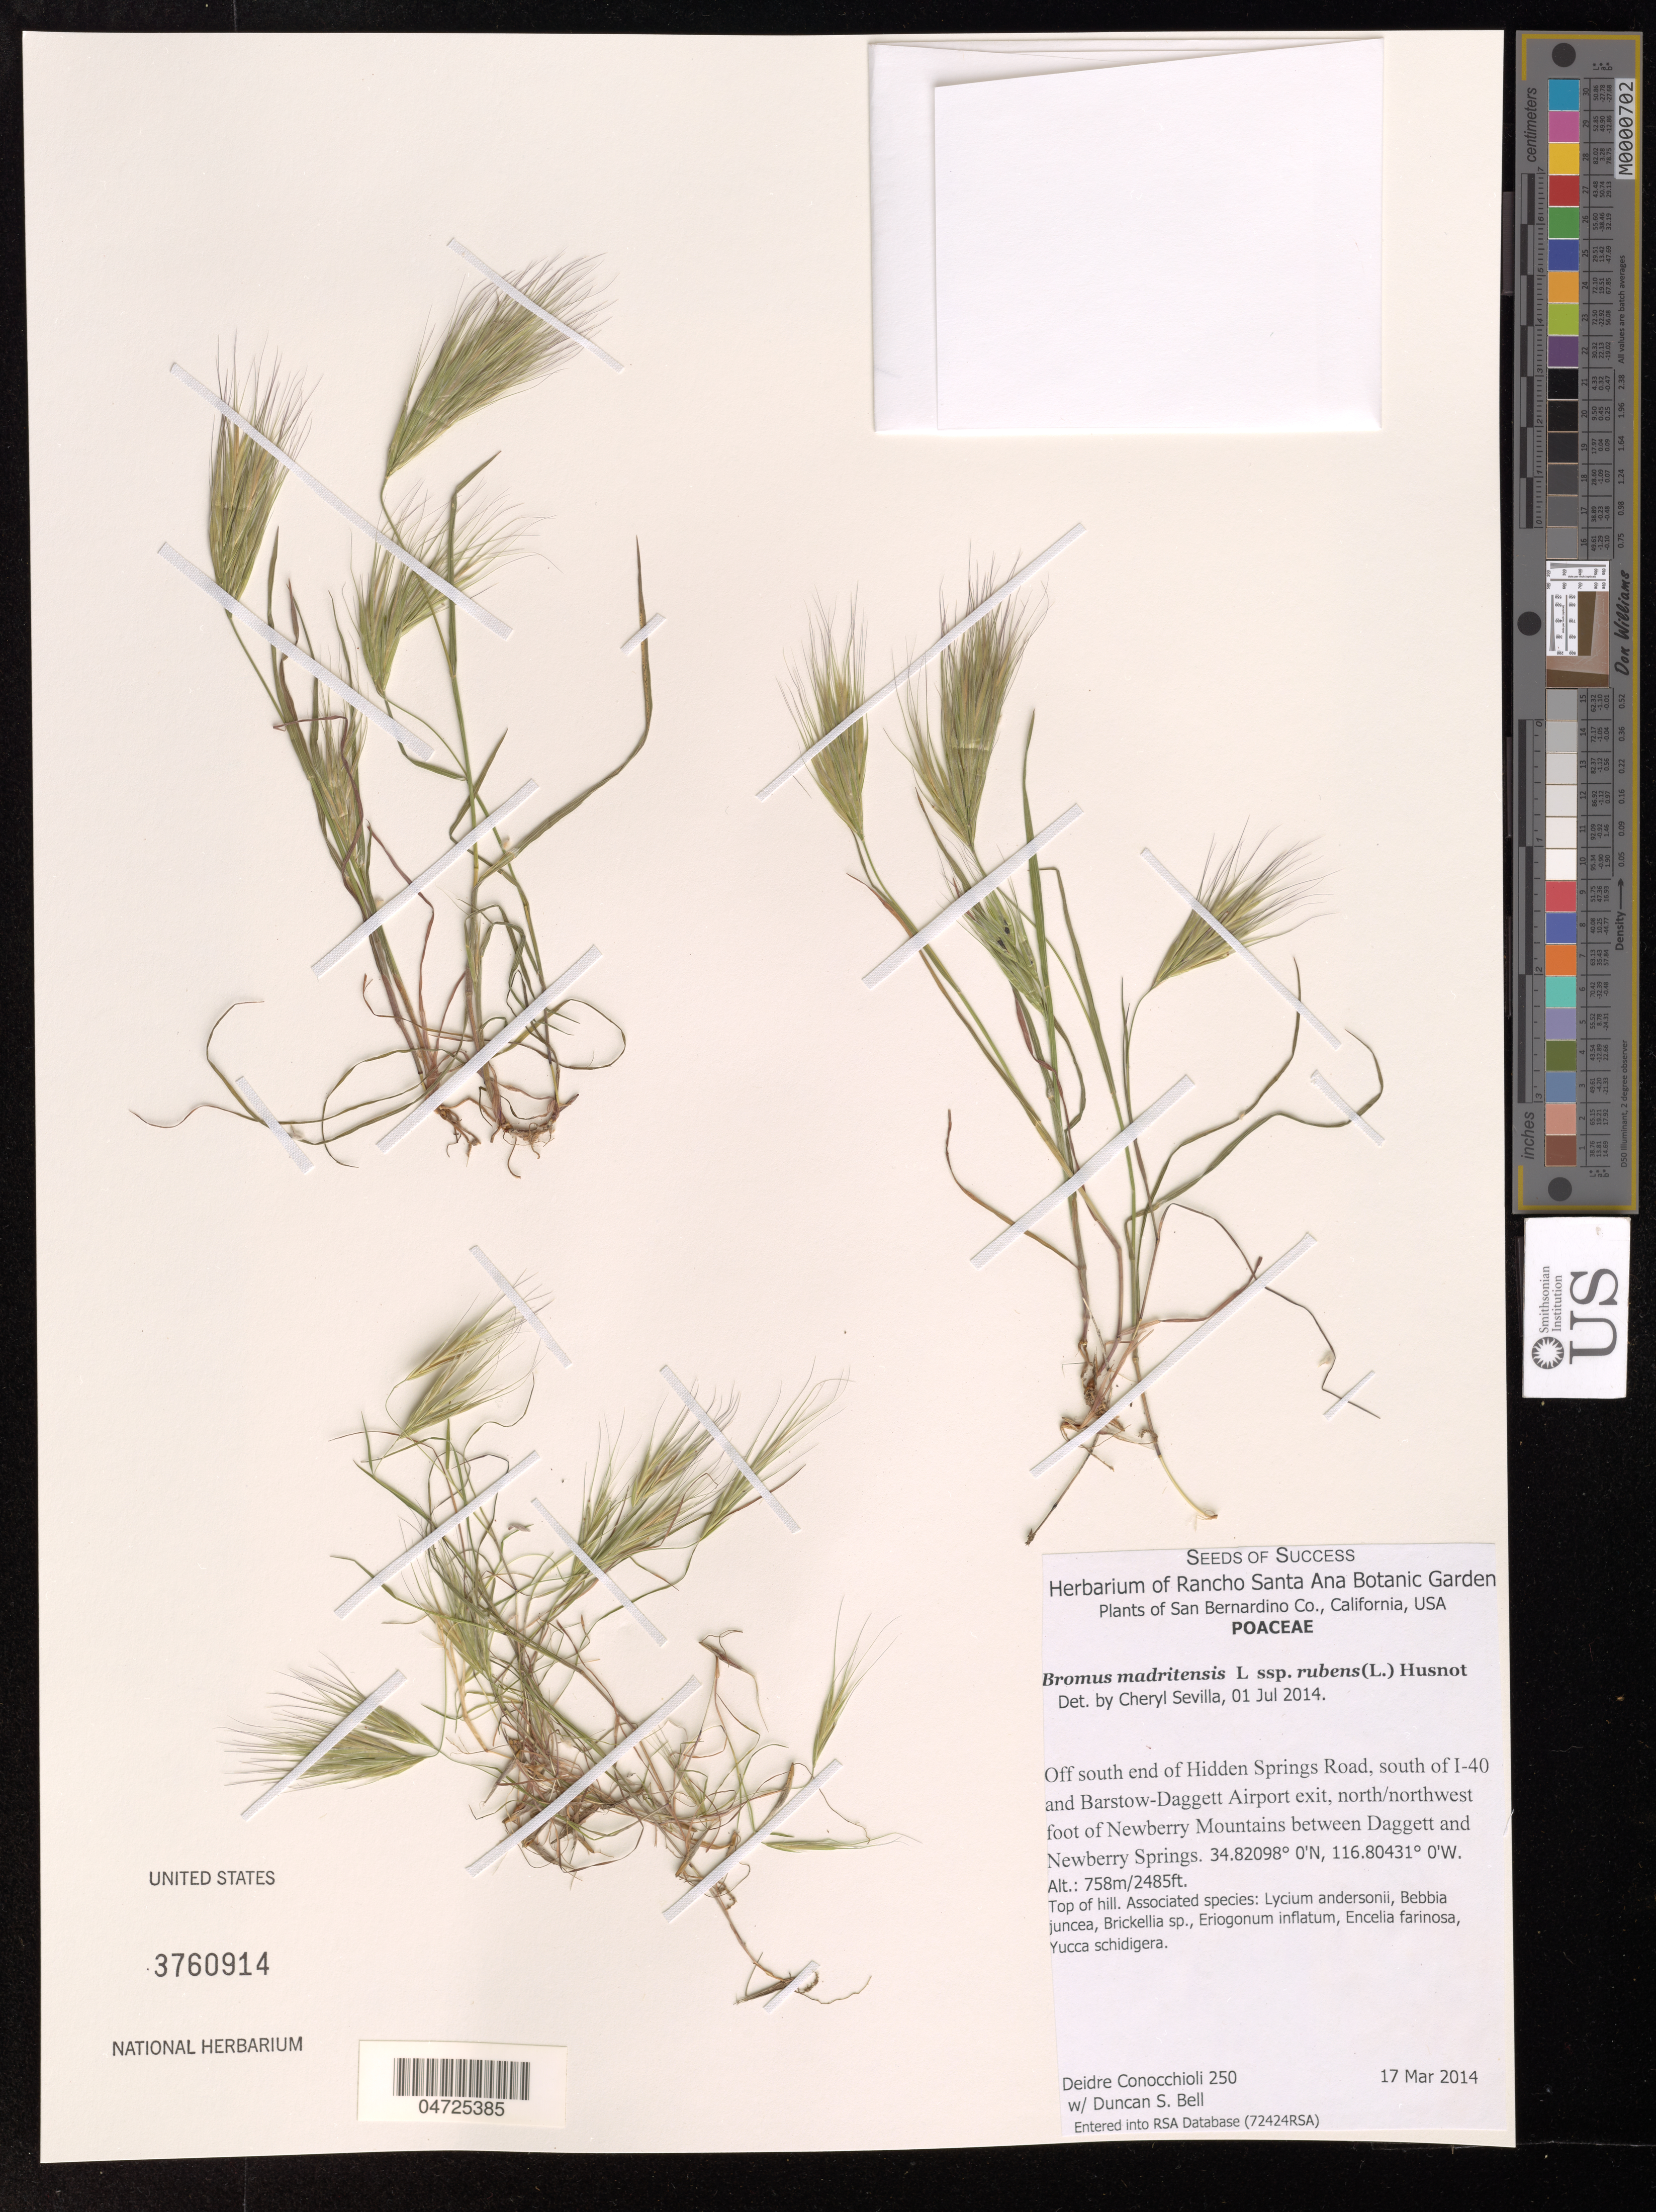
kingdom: Plantae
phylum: Tracheophyta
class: Liliopsida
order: Poales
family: Poaceae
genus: Bromus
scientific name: Bromus madritensis subsp. rubens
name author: (L.) Husn.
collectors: D. Conocchioli & D. S. Bell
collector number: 250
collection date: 2014-03-17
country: United States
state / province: California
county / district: San Bernardino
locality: San Bernardino Co. Off south end of Hidden Springs Road, south of I-40 and Barstow-Daggett Airport exit, north/northwest foot of Newberry Mountains between Daggett and Newberry Springs.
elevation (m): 758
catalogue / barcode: US 3760914